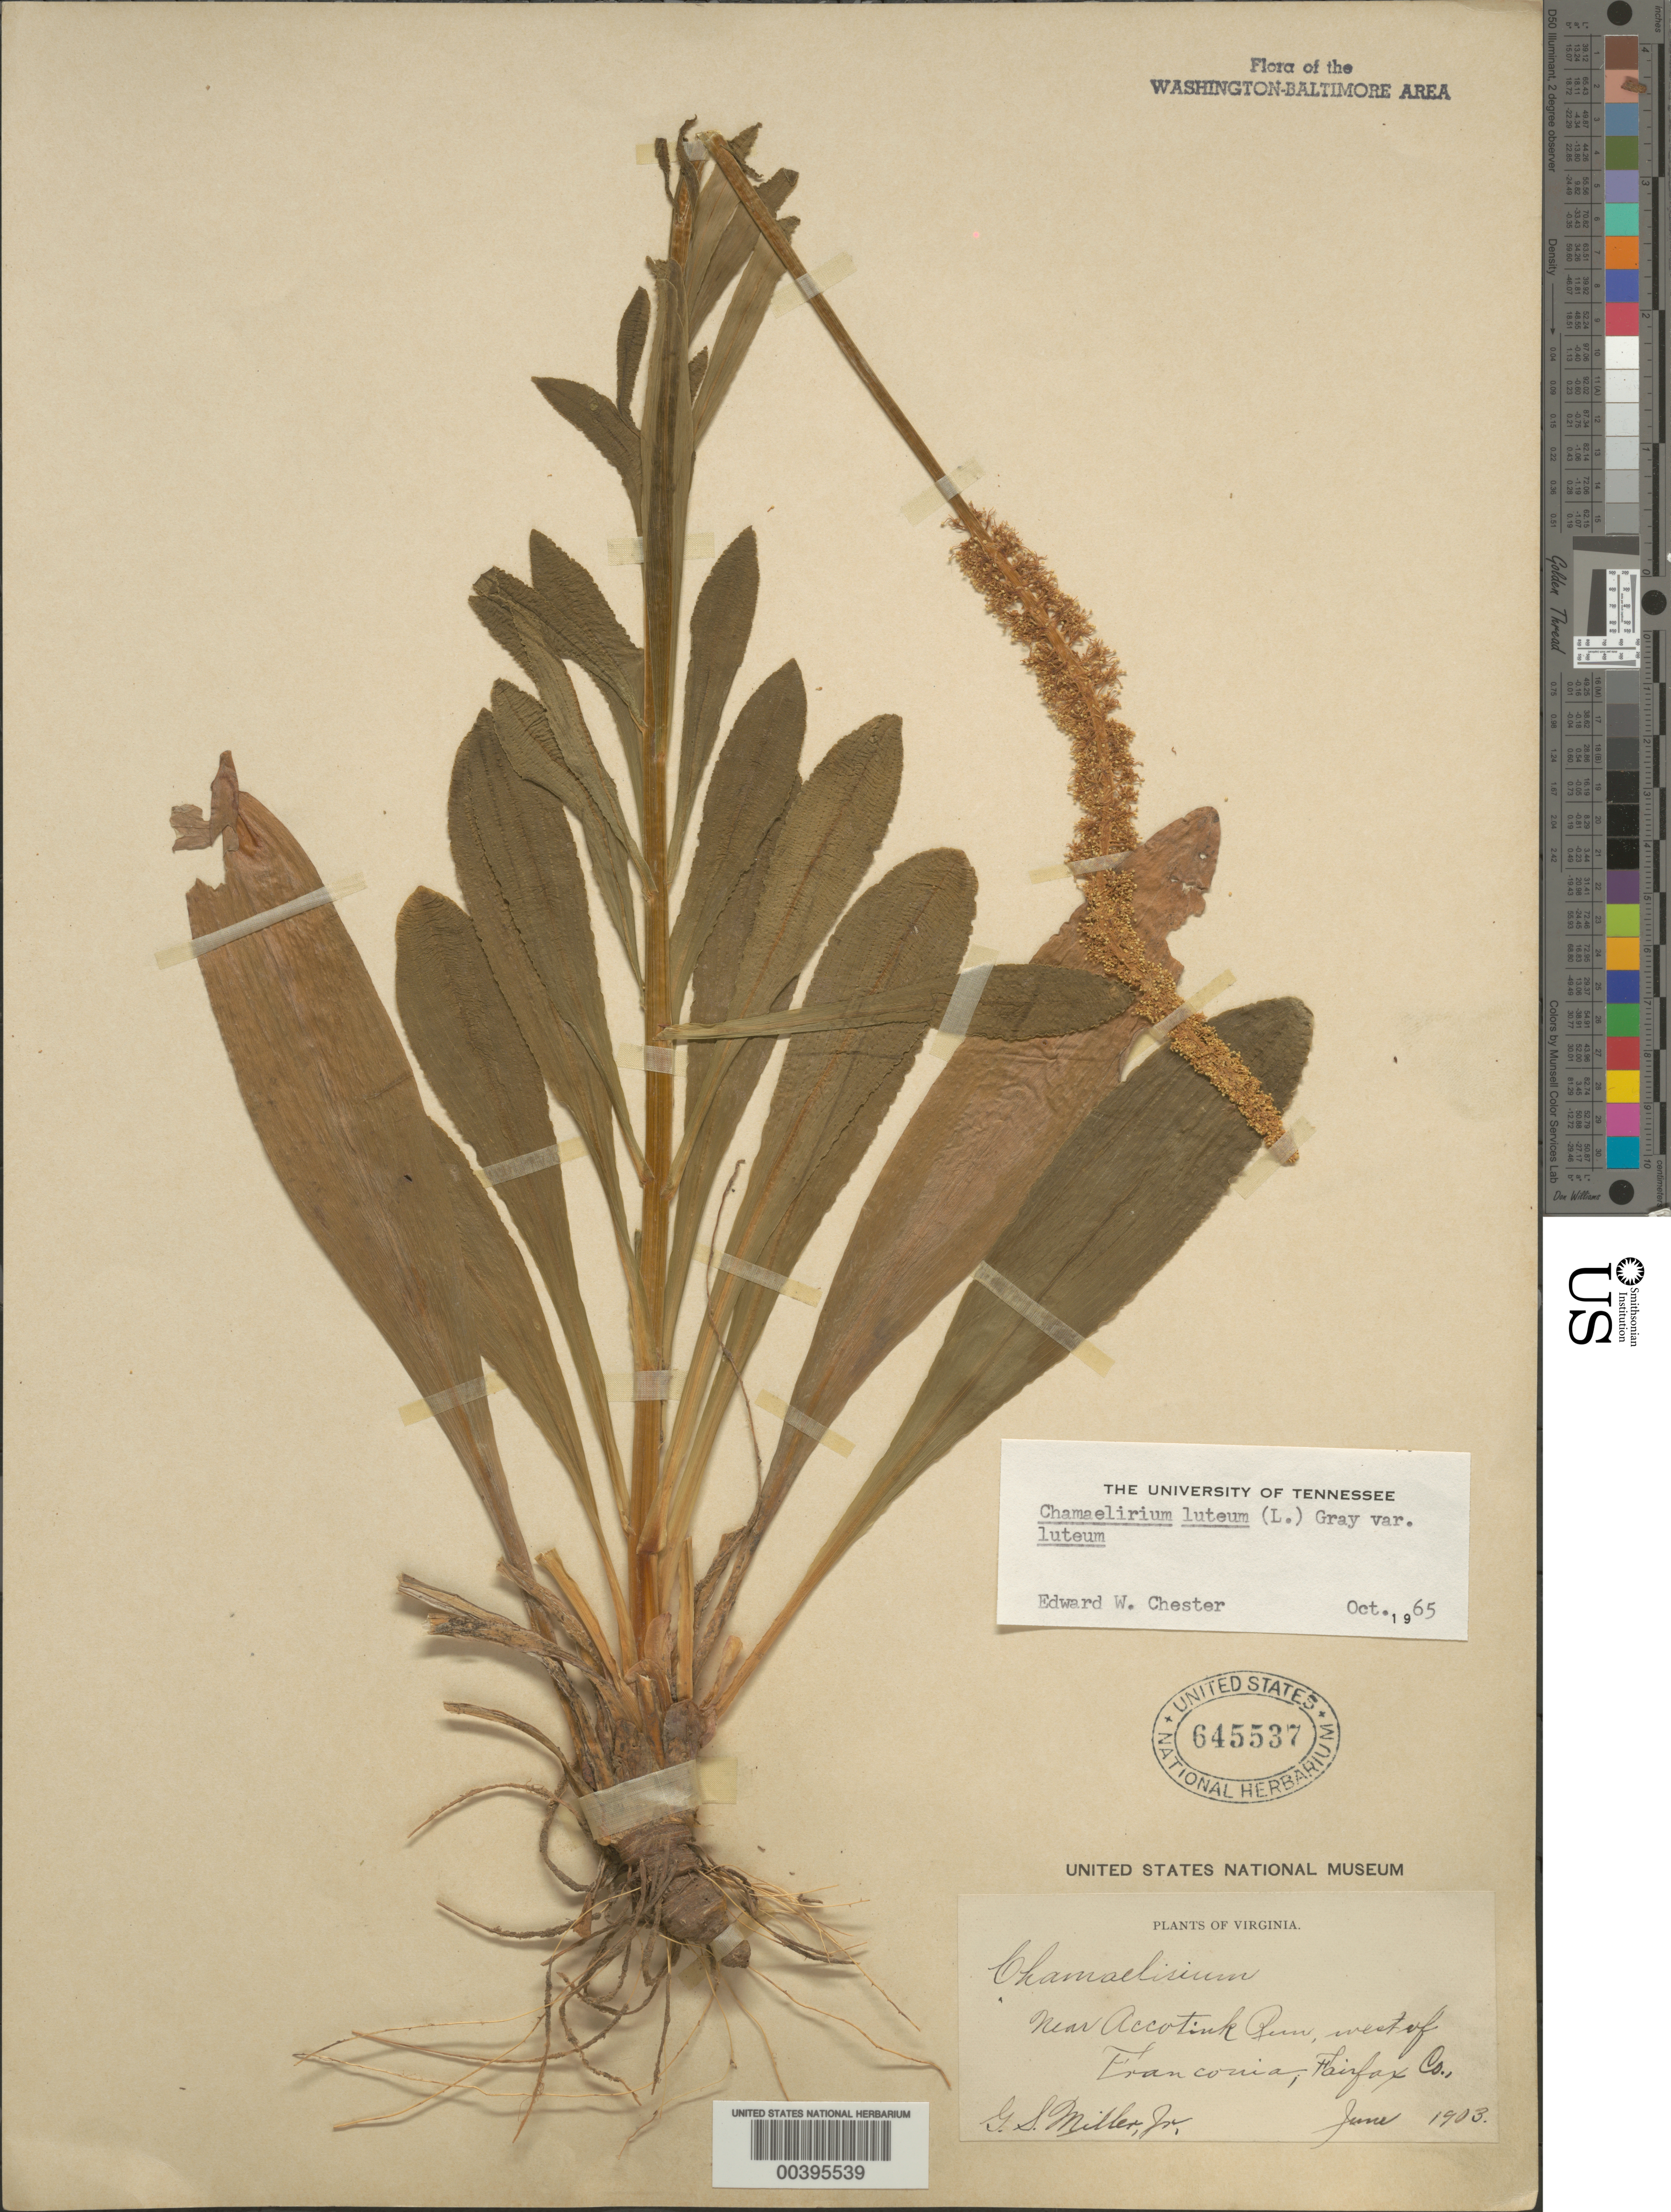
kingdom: Plantae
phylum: Tracheophyta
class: Liliopsida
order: Liliales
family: Melanthiaceae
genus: Chamaelirium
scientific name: Chamaelirium luteum var. luteum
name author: (L.) A. Gray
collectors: G. S. Miller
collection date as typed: Jun 1903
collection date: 1903-06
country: United States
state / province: Virginia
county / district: Fairfax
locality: Near Accotink Run, west of Franconia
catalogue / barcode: US 645537